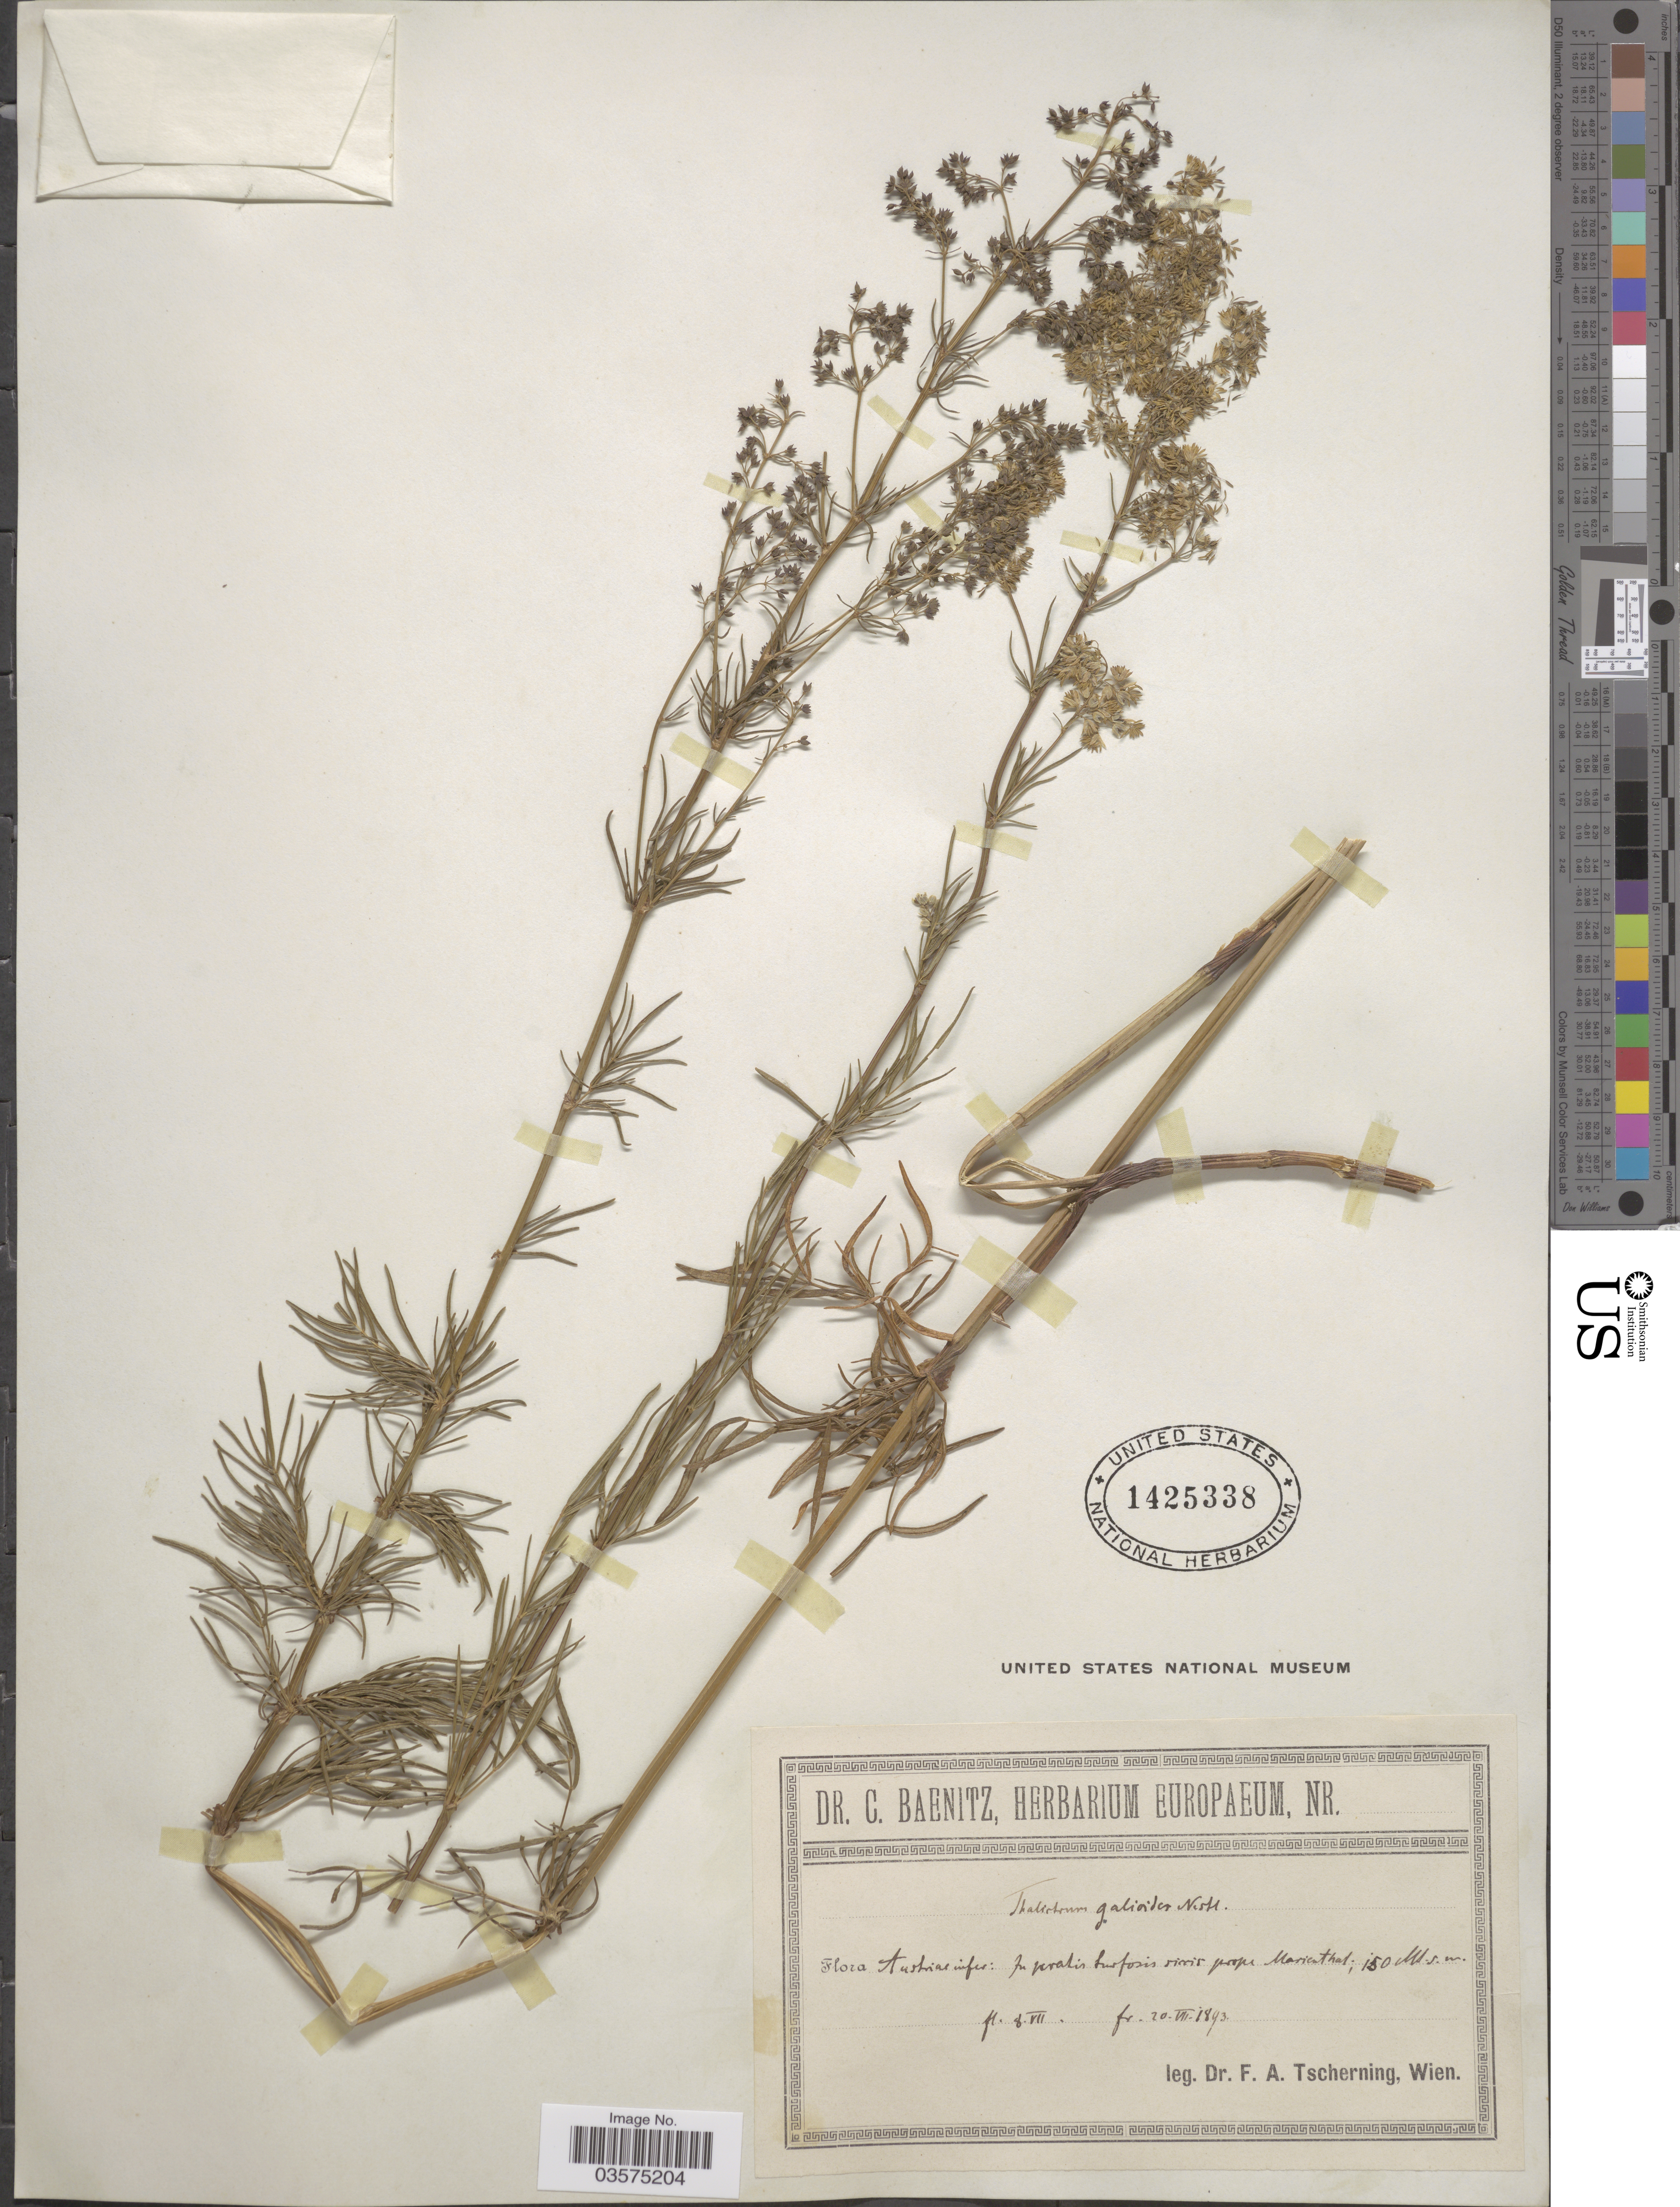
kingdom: Plantae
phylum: Tracheophyta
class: Magnoliopsida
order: Ranunculales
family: Ranunculaceae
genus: Thalictrum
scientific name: Thalictrum galioides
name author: Nestl.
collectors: F. A. Tscherning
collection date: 1893-07-08/1893-07-20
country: Austria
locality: Austriae infer: In pratis surfosis siccis prope Marienthal.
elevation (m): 150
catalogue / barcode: US 1425338